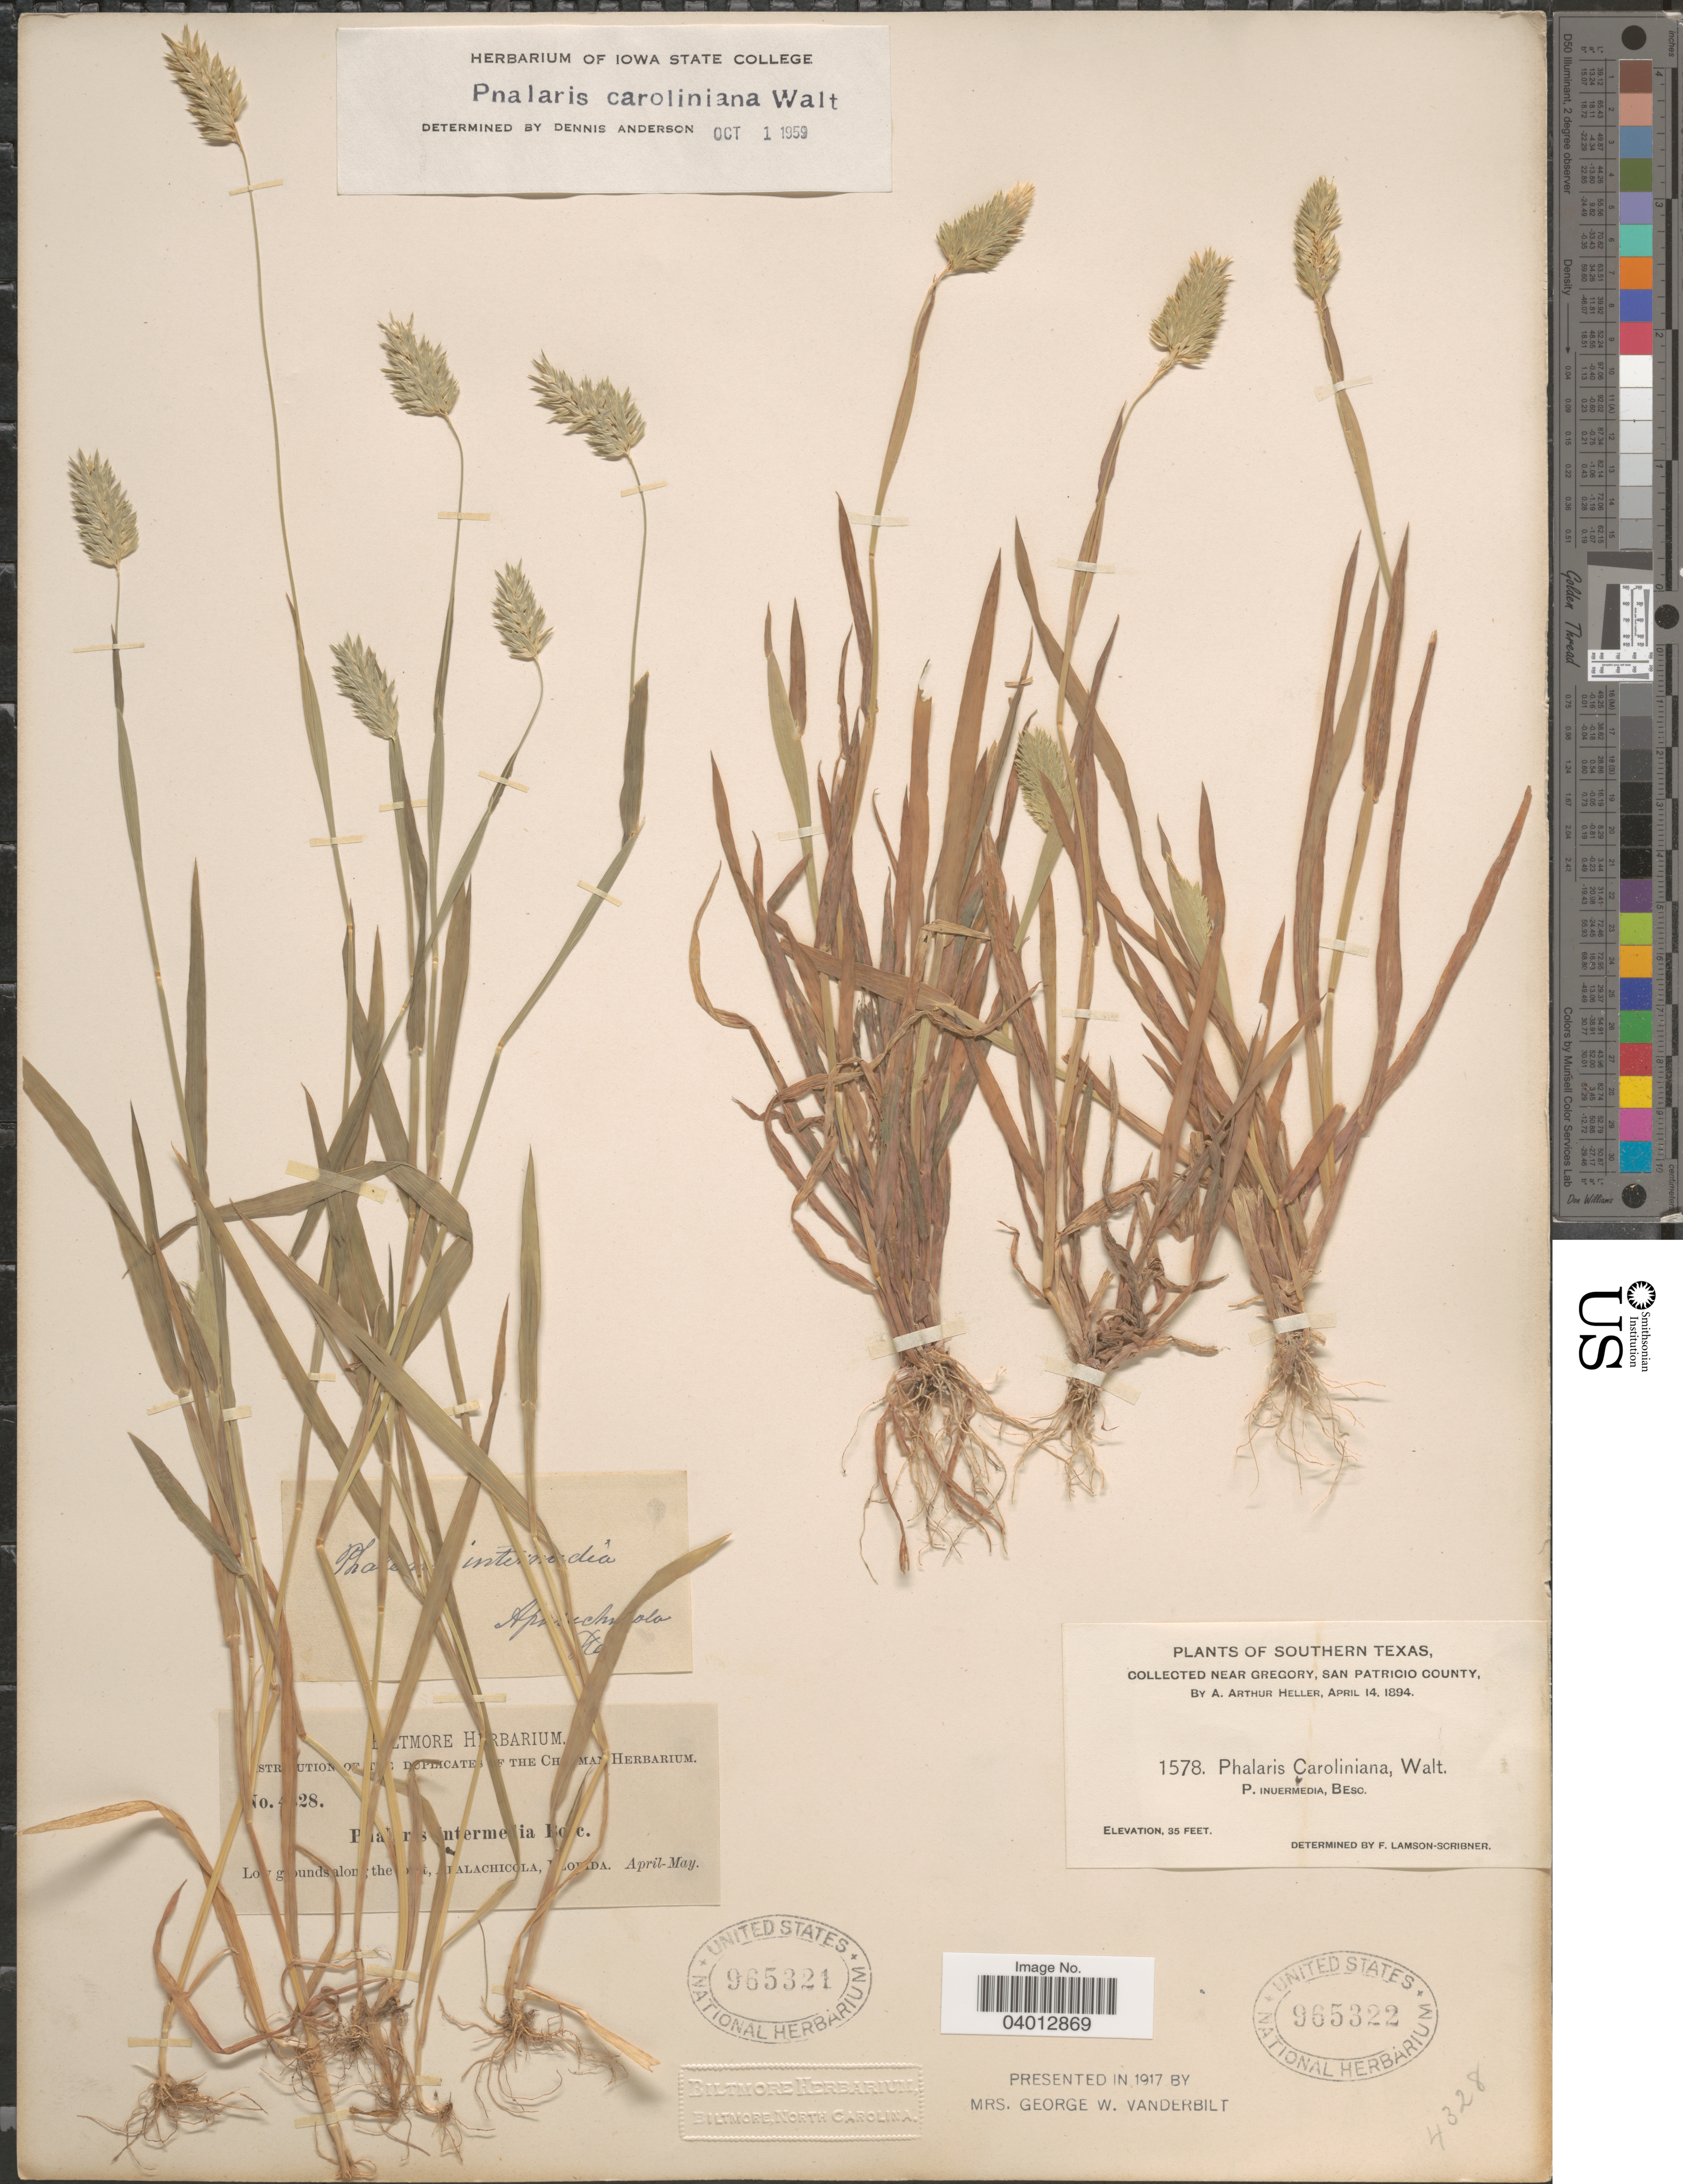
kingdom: Plantae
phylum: Tracheophyta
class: Liliopsida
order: Poales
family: Poaceae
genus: Phalaris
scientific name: Phalaris caroliniana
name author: Walter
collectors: ex herb. Biltmore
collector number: !28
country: United States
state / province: Florida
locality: Apalachicola.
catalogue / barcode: US 965321